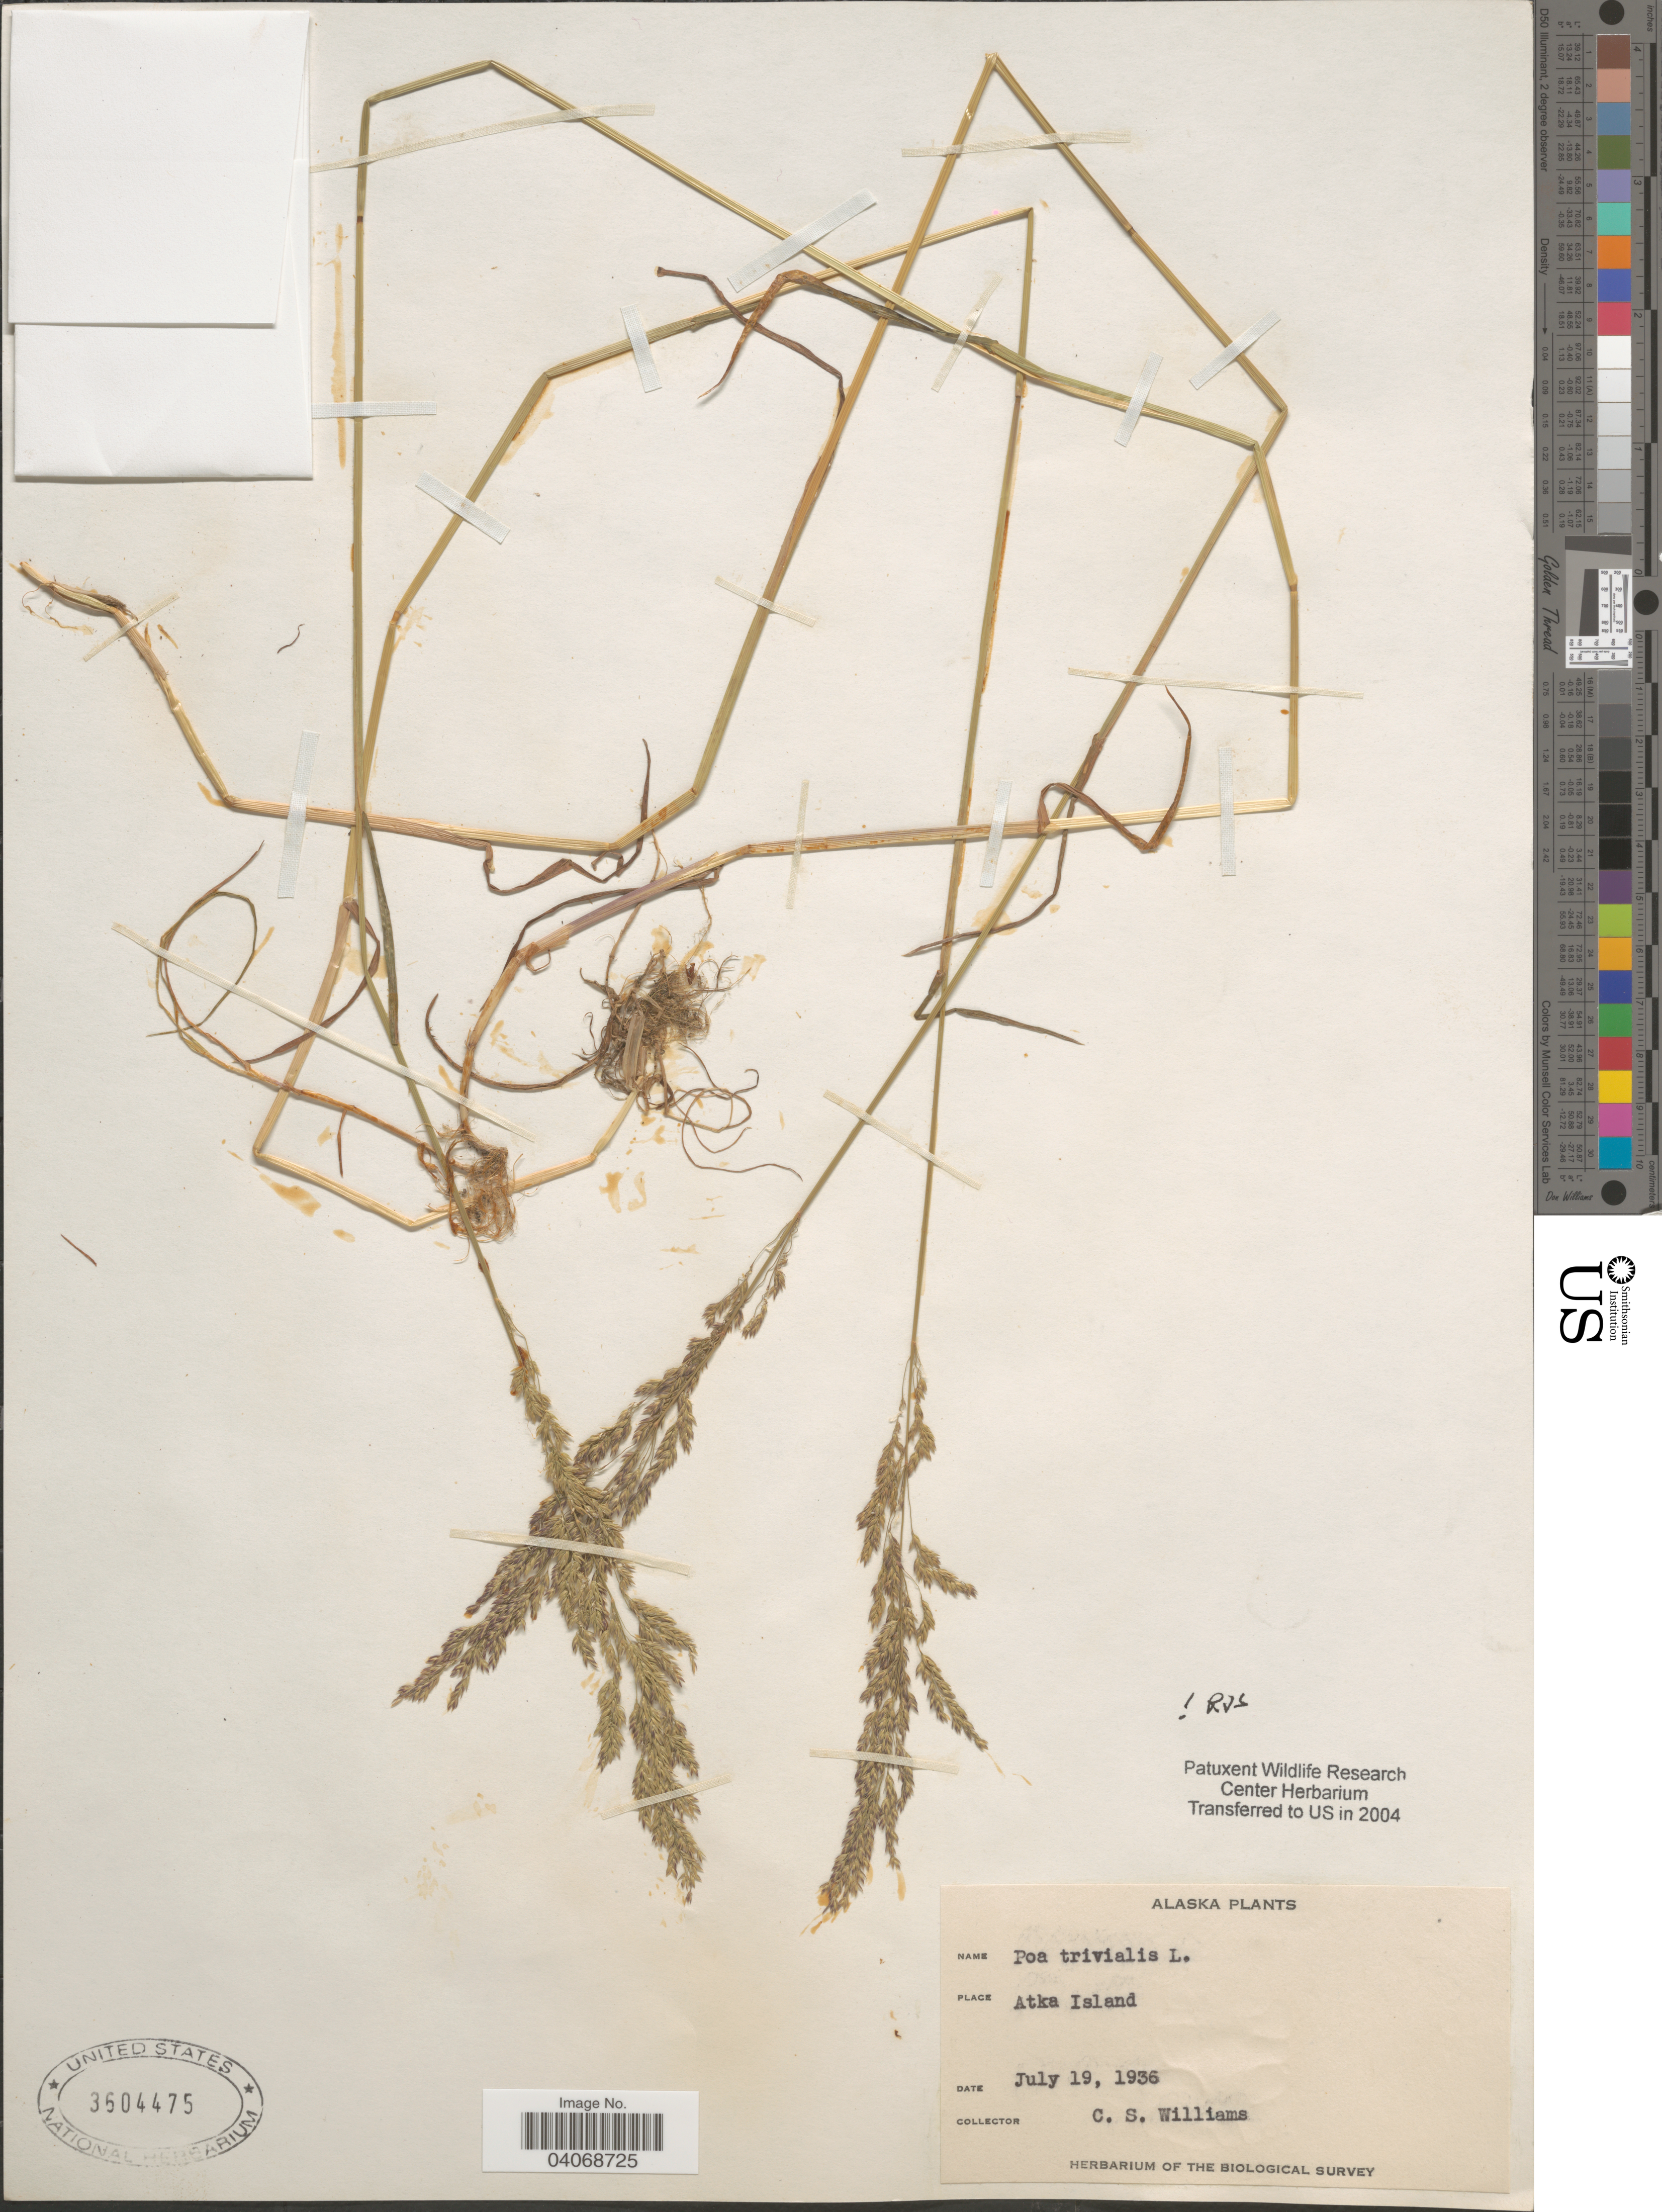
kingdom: Plantae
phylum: Tracheophyta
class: Liliopsida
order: Poales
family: Poaceae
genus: Poa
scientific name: Poa trivialis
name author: L.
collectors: C. Williams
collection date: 1936-07-19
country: United States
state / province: Alaska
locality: Atka Island.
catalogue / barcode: US 3604475